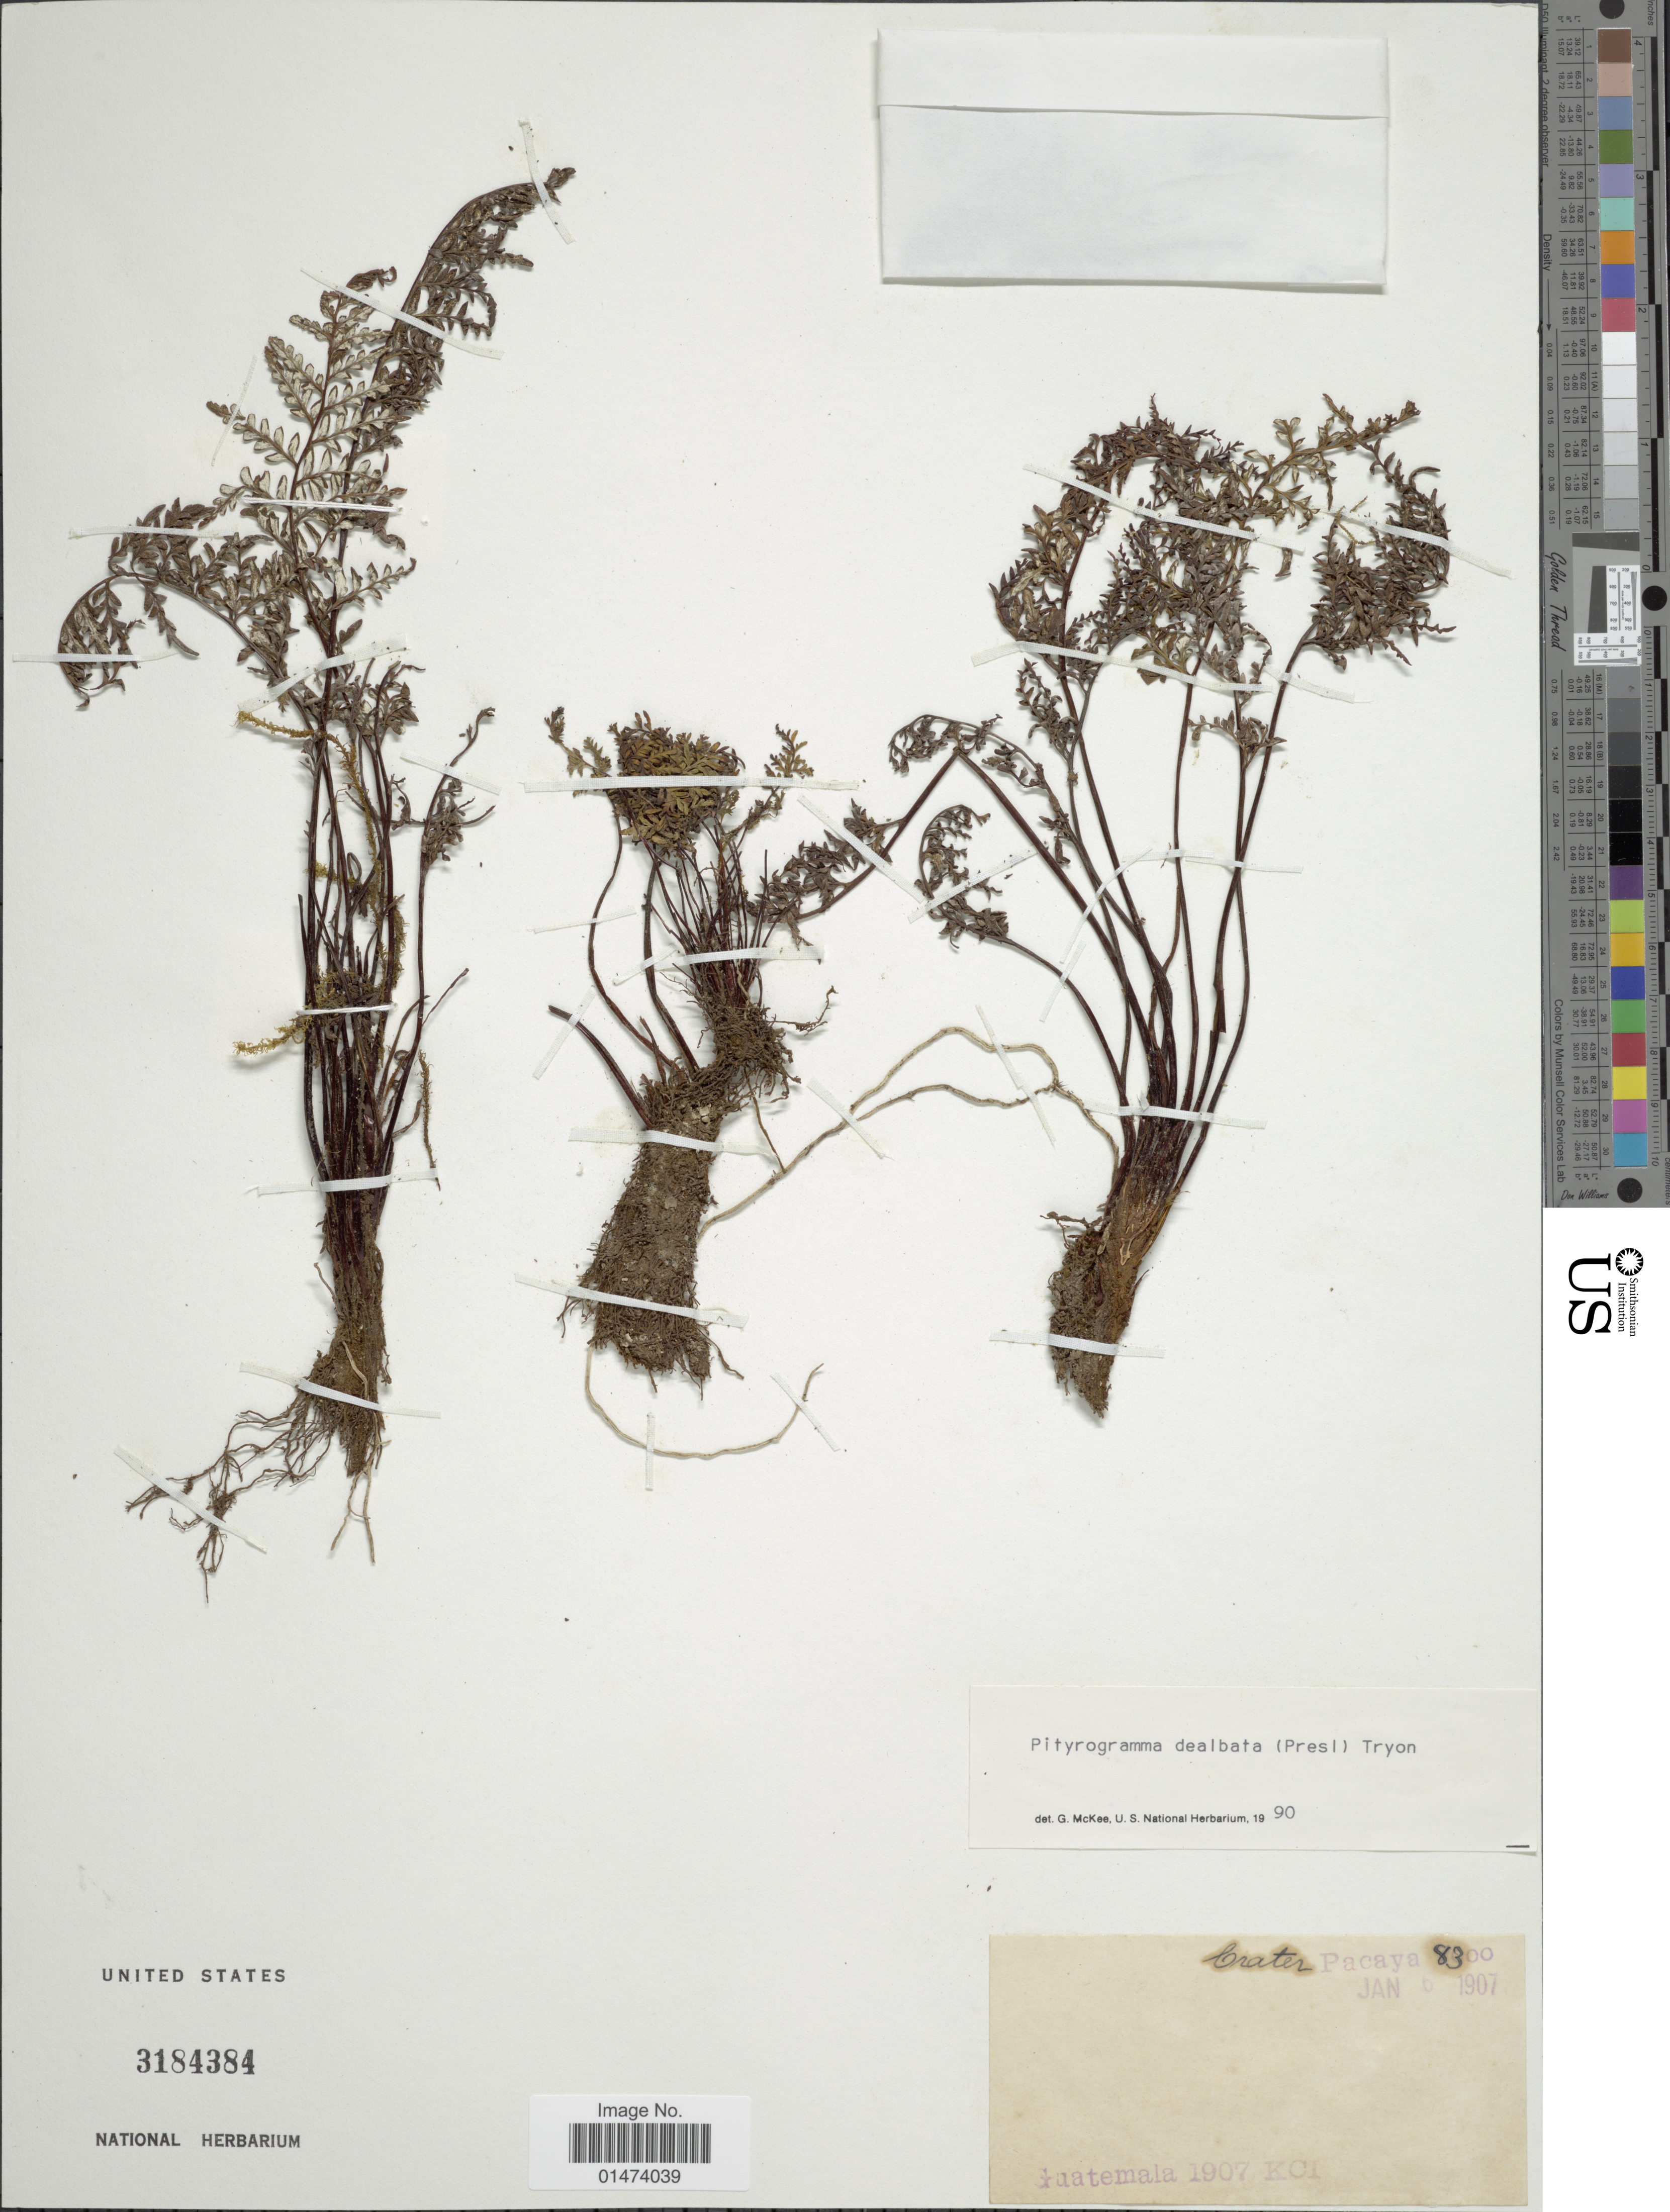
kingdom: Plantae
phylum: Tracheophyta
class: Polypodiopsida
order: Polypodiales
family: Pteridaceae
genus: Pityrogramma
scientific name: Pityrogramma dealbata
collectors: Pacaya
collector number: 8300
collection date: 1907-01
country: Guatemala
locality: Guatemala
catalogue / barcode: US 3184384